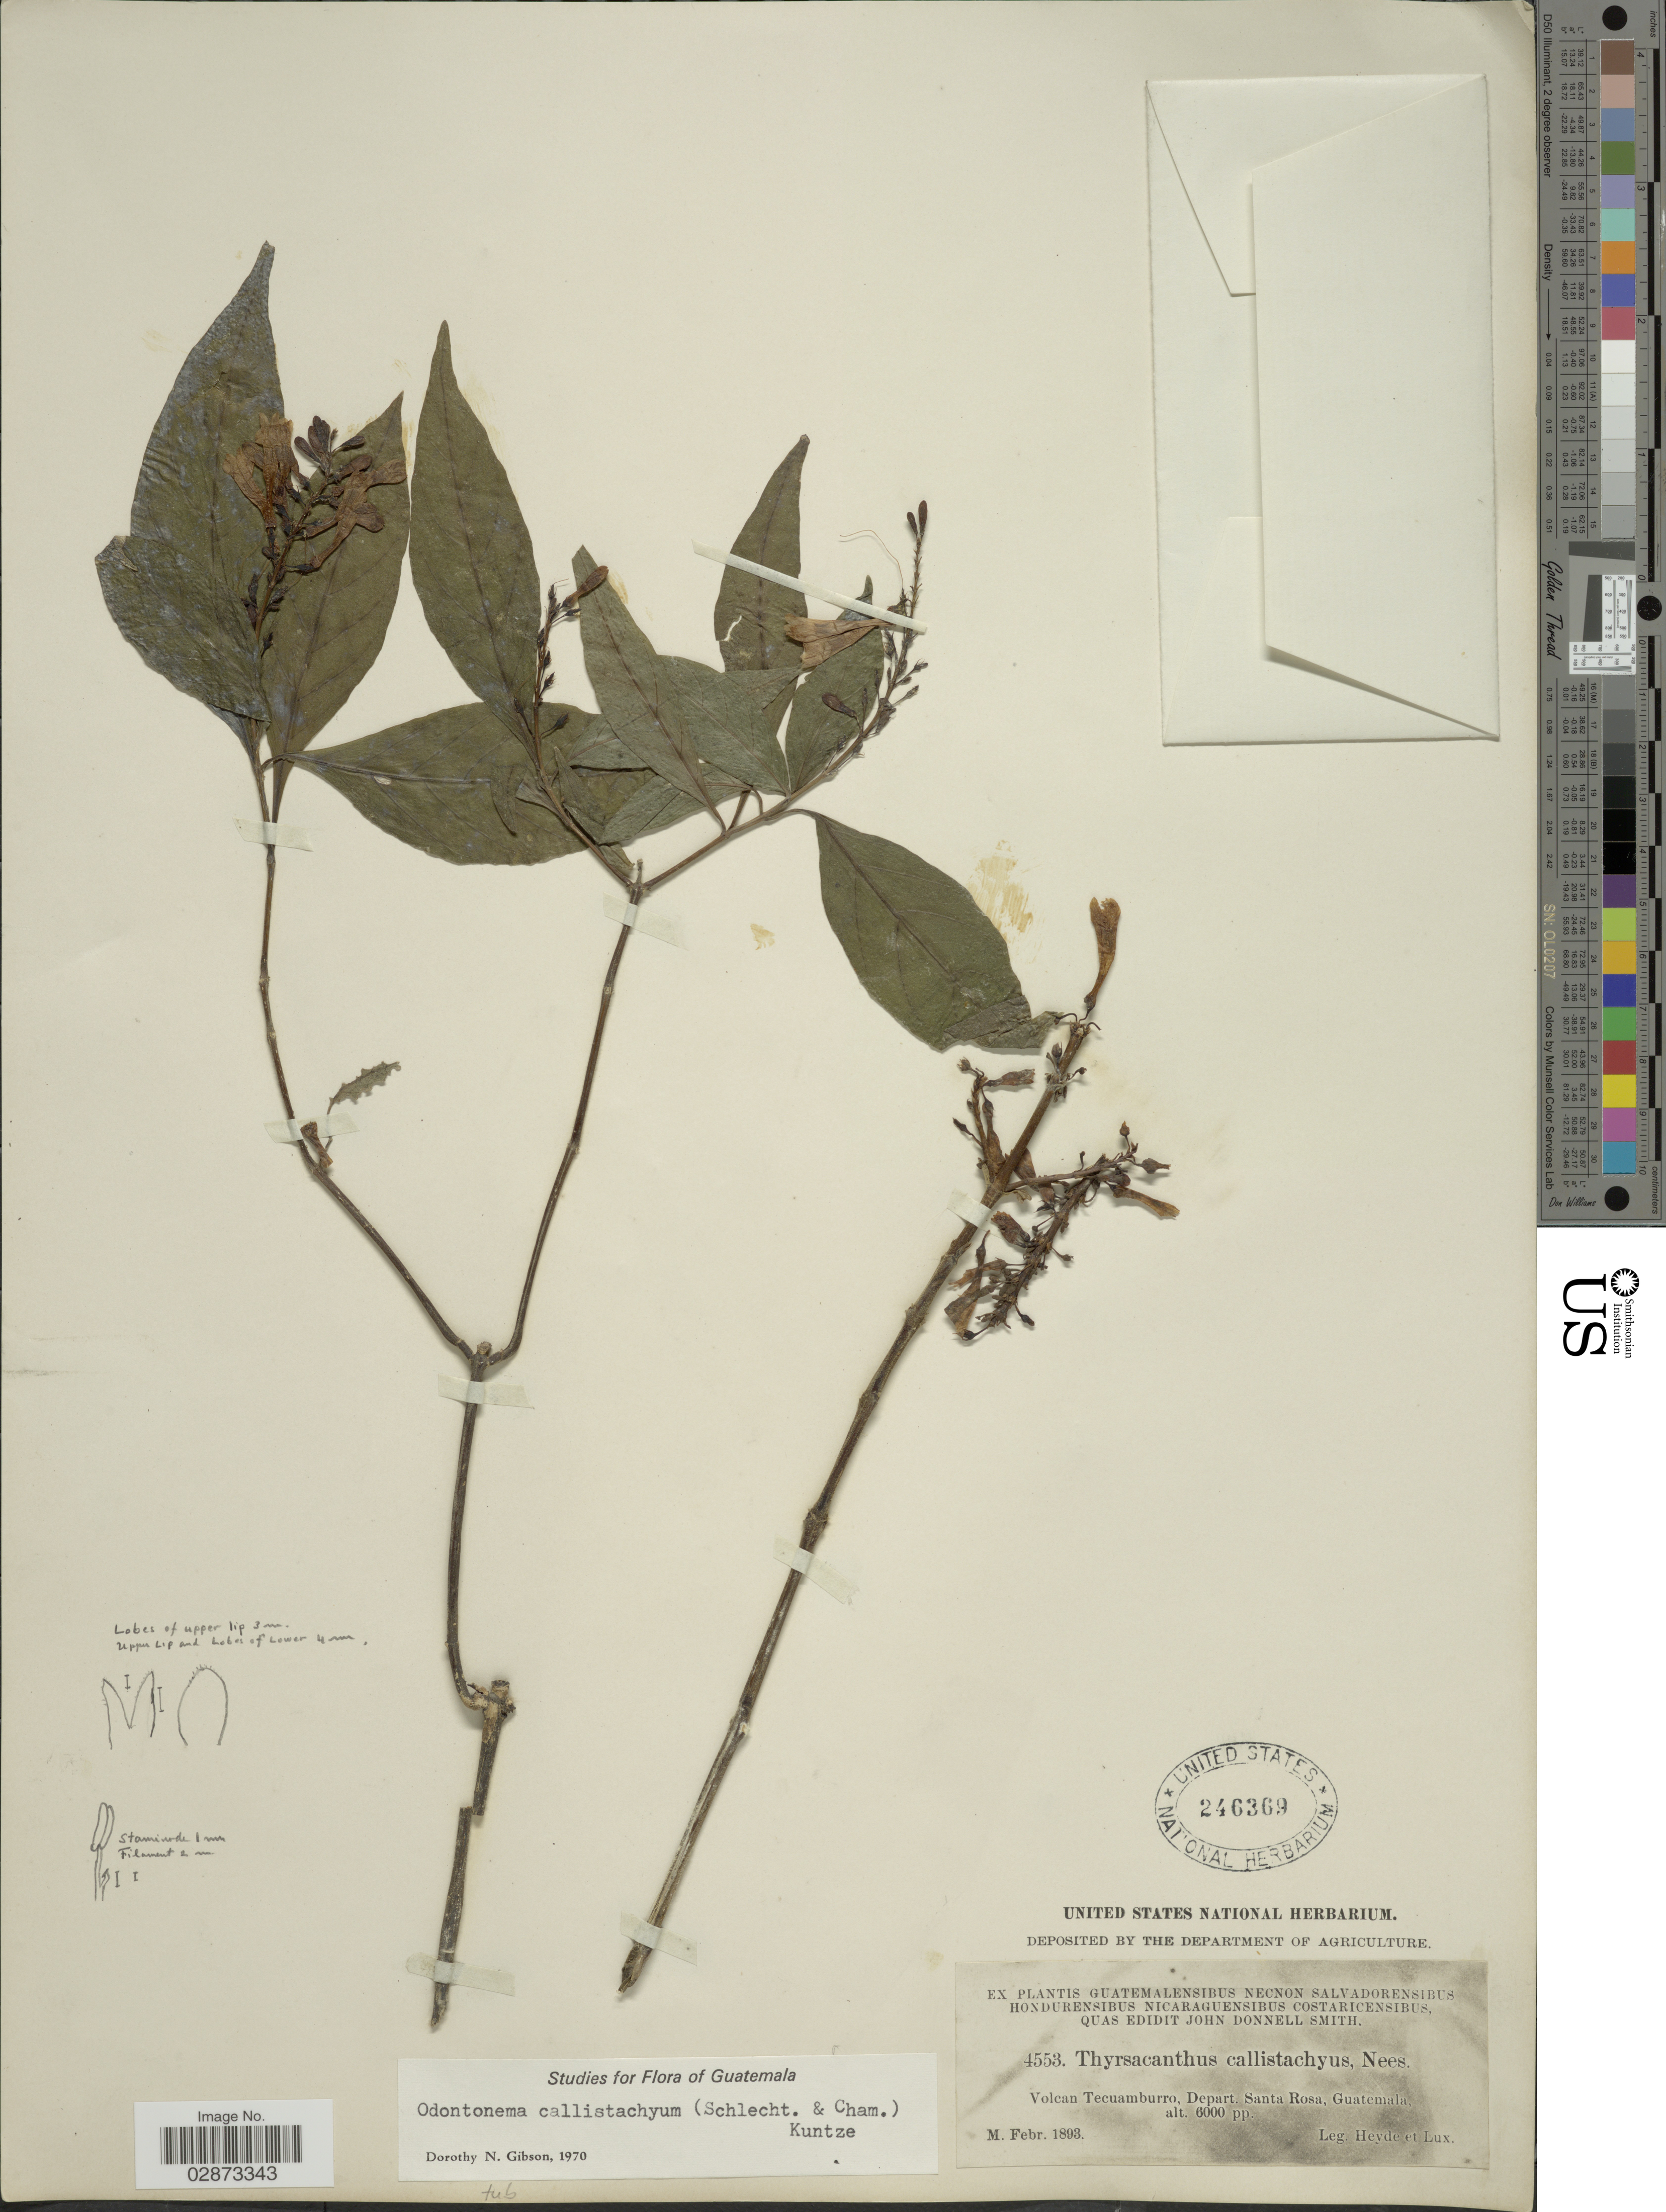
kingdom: Plantae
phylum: Tracheophyta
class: Magnoliopsida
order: Lamiales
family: Acanthaceae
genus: Odontonema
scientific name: Odontonema callistachyum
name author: (Schltdl. & Cham.) Kuntze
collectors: Heyde & Lux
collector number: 4553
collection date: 1893-02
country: Guatemala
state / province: Santa Rosa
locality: Volcan Tecuamburro, Depart. Santa Rosa.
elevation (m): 1829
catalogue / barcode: US 246369